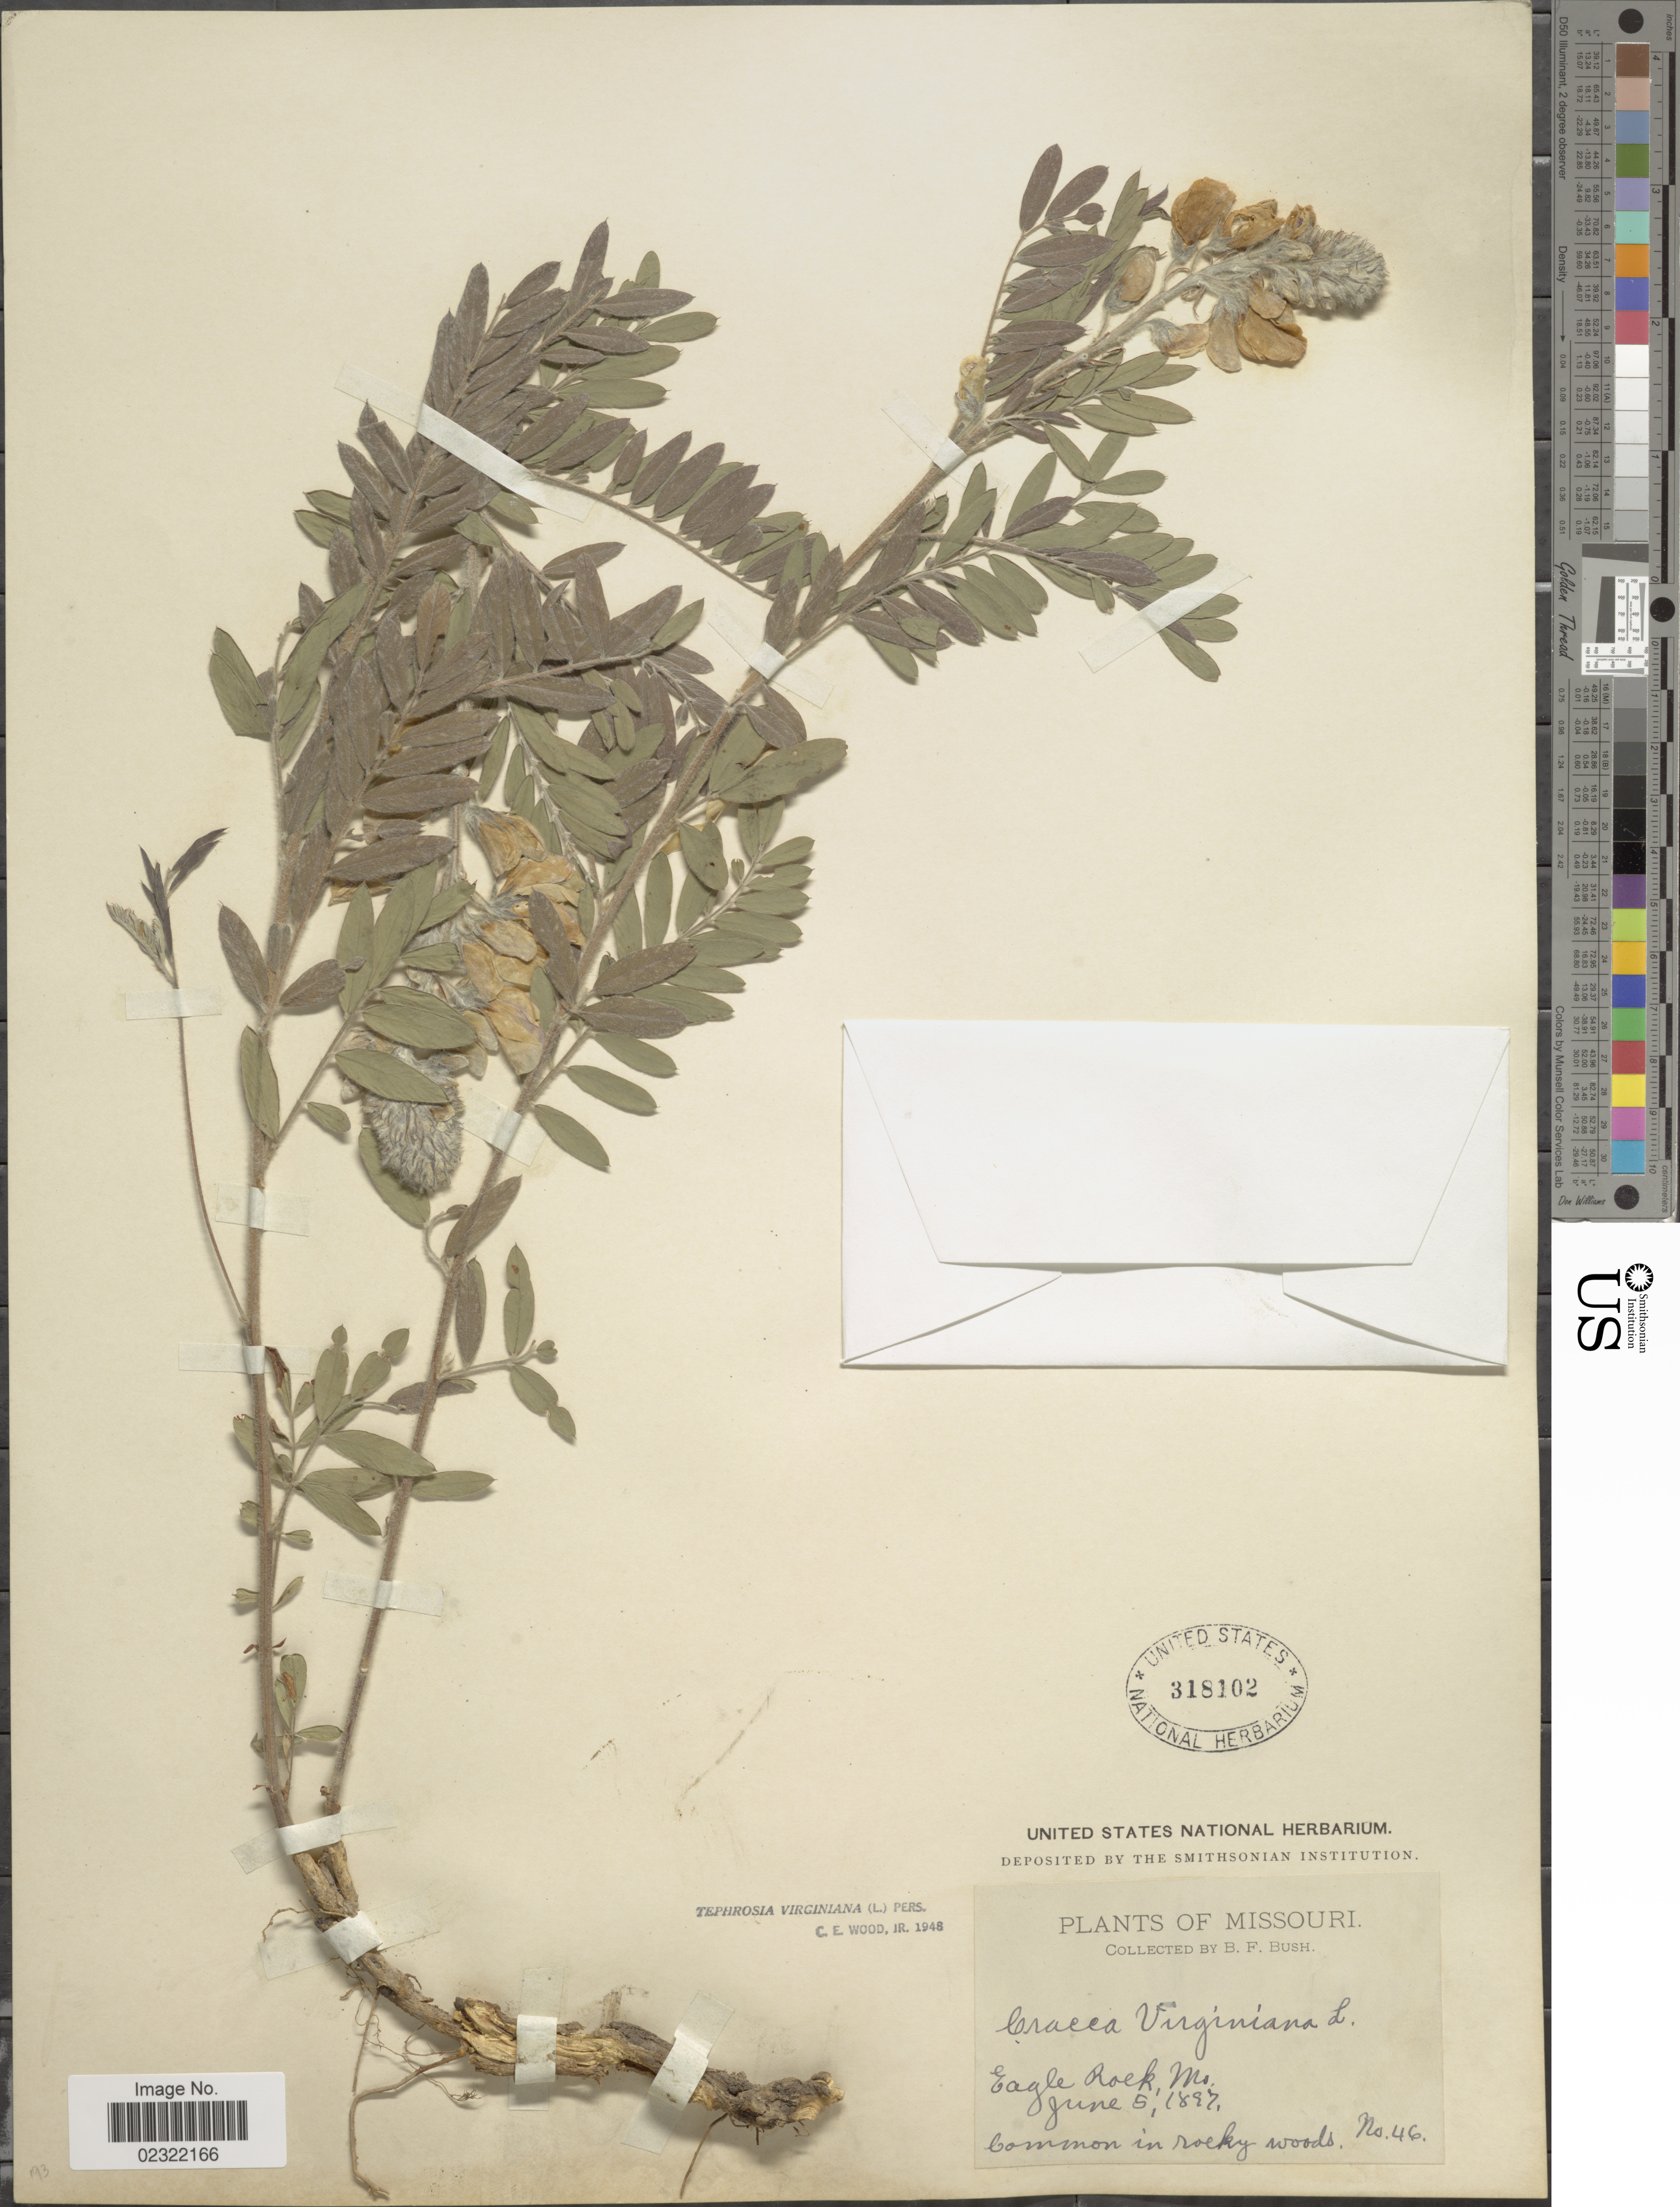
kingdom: Plantae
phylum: Tracheophyta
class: Magnoliopsida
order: Fabales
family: Fabaceae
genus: Tephrosia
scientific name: Tephrosia virginiana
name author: (L.) Pers.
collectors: B. F. Bush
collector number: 46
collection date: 1897-06-05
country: United States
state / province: Missouri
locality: Eagle Rock, Common in rocky woods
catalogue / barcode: US 318102